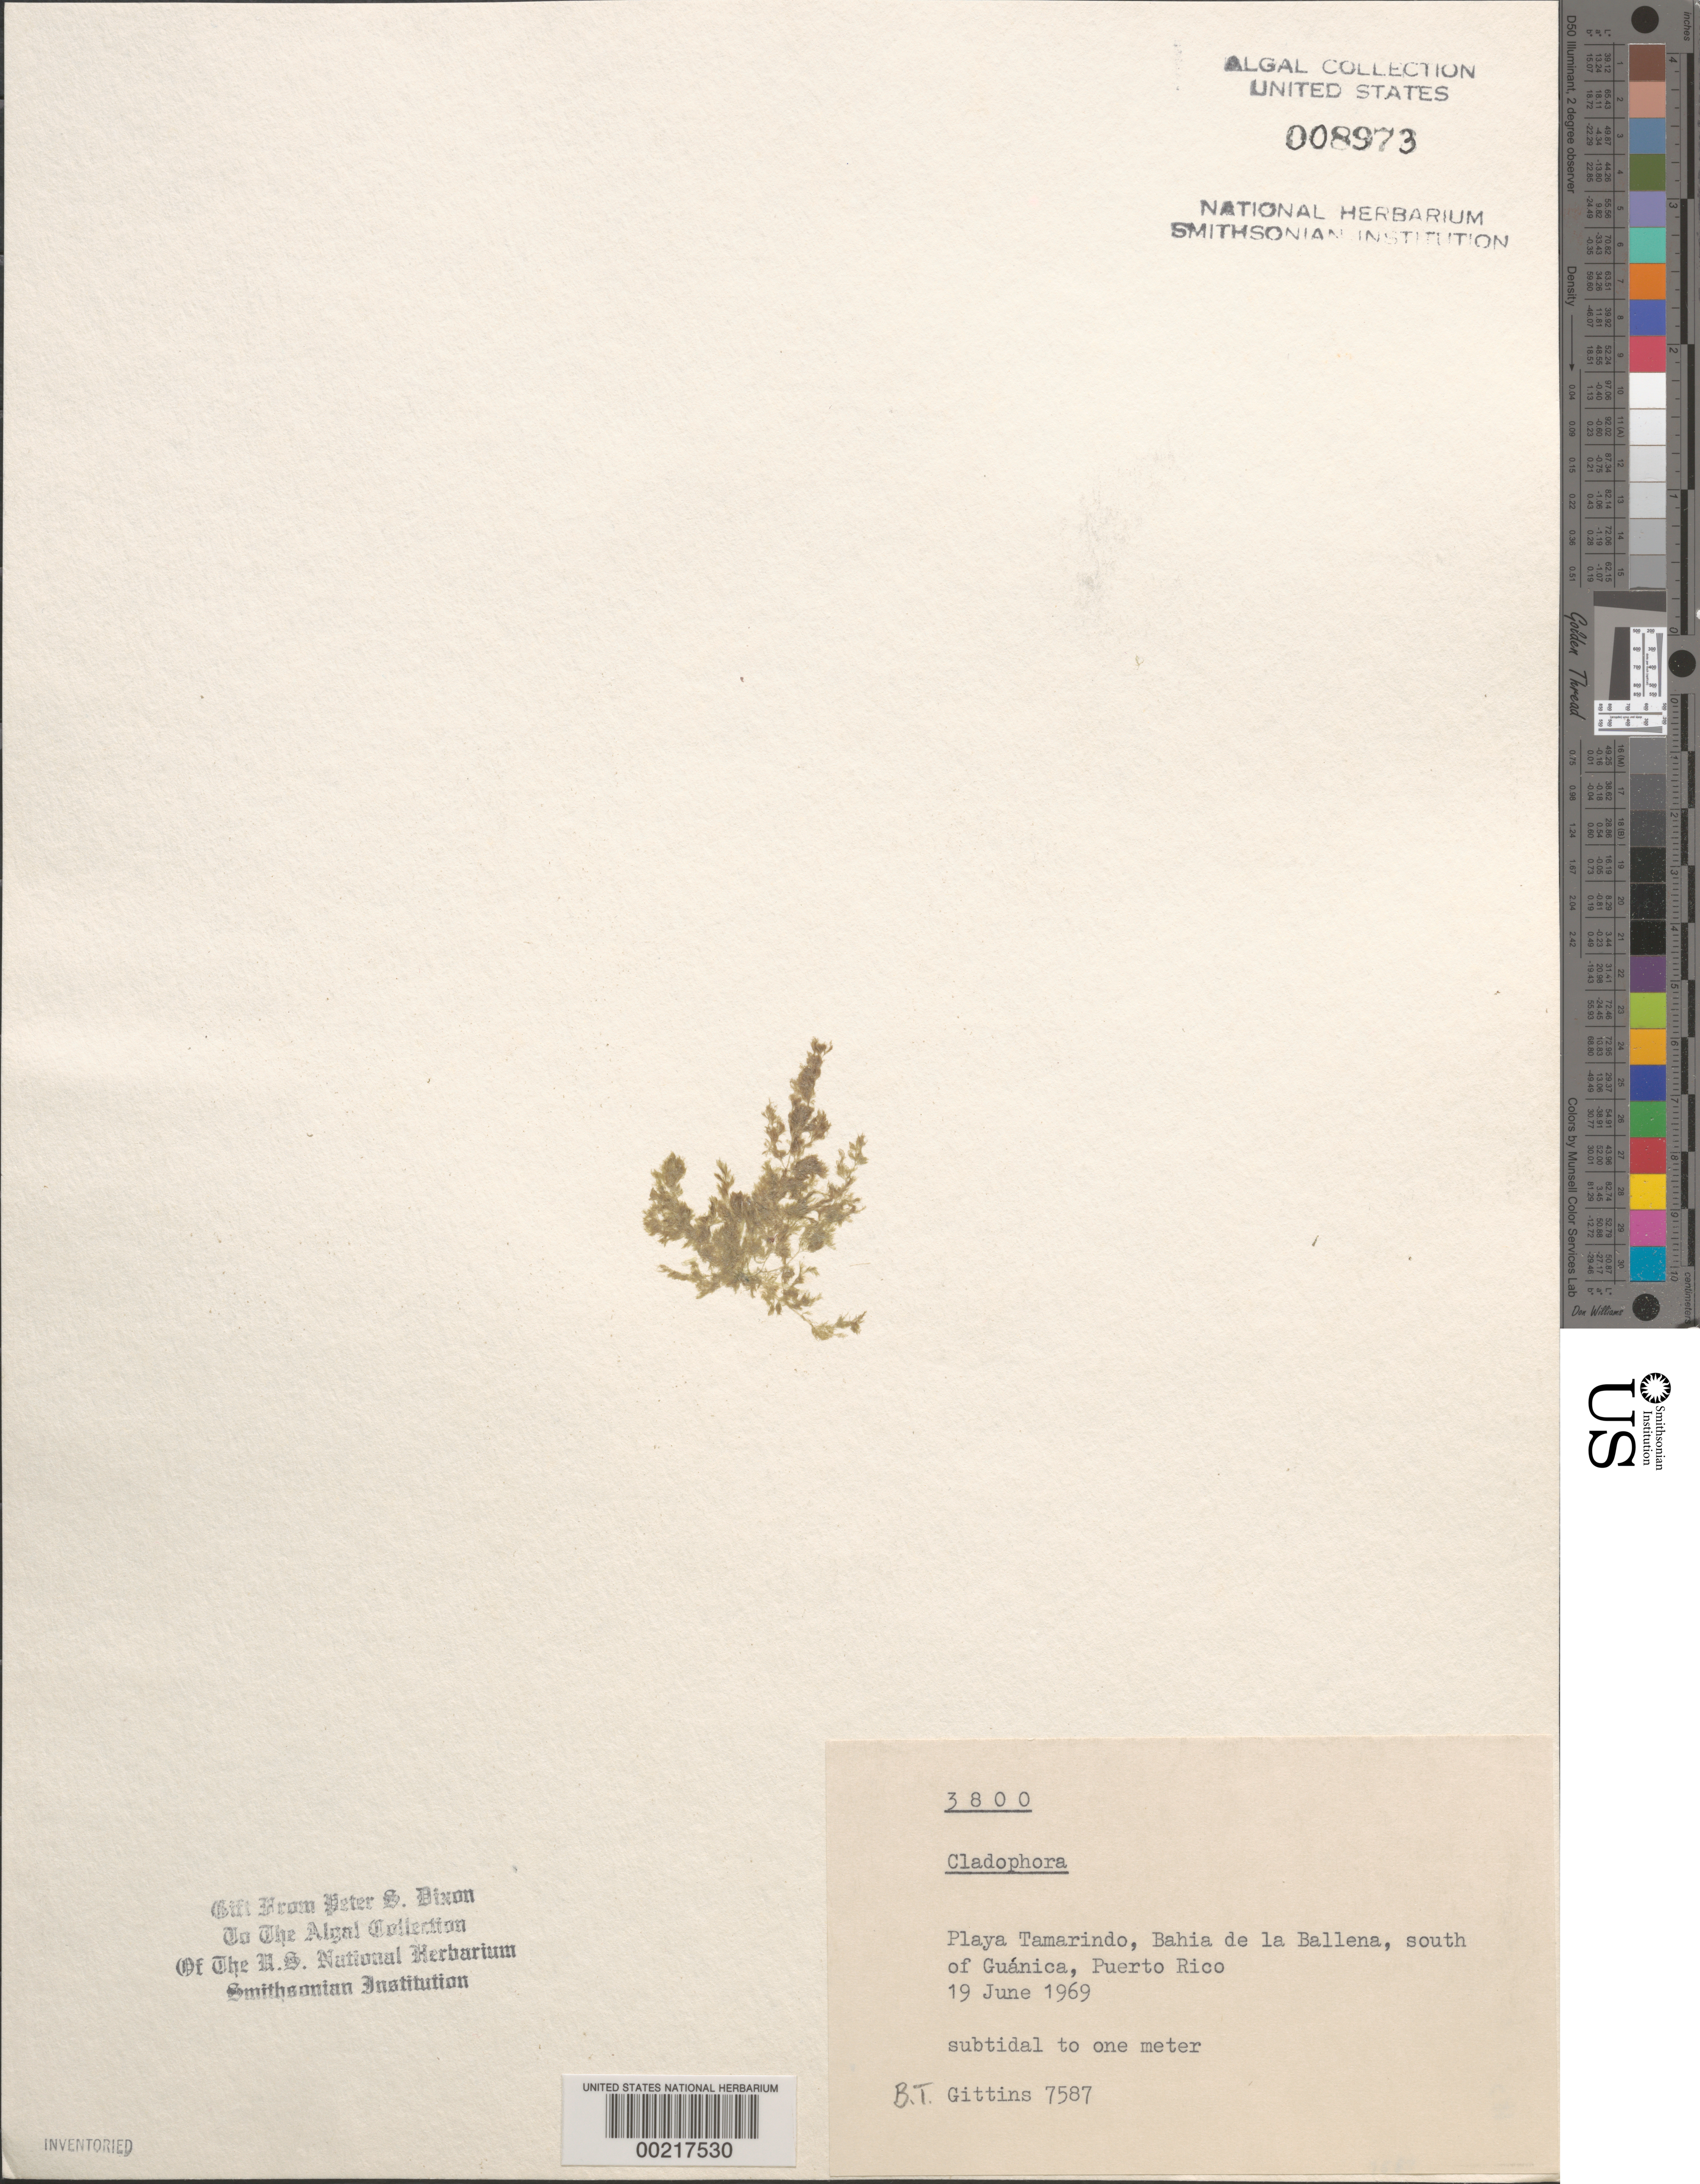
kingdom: Plantae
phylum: Chlorophyta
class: Ulvophyceae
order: Cladophorales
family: Cladophoraceae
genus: Cladophora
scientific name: Cladophora sp.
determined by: Dixon, P. S.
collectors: B. Gittins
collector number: BTG 7587 & PSD 3800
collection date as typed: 19 Jun 1969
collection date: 1969-06-19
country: Puerto Rico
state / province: Guanica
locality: Playa tamarindo, bahia de la ballena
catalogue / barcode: US 8973